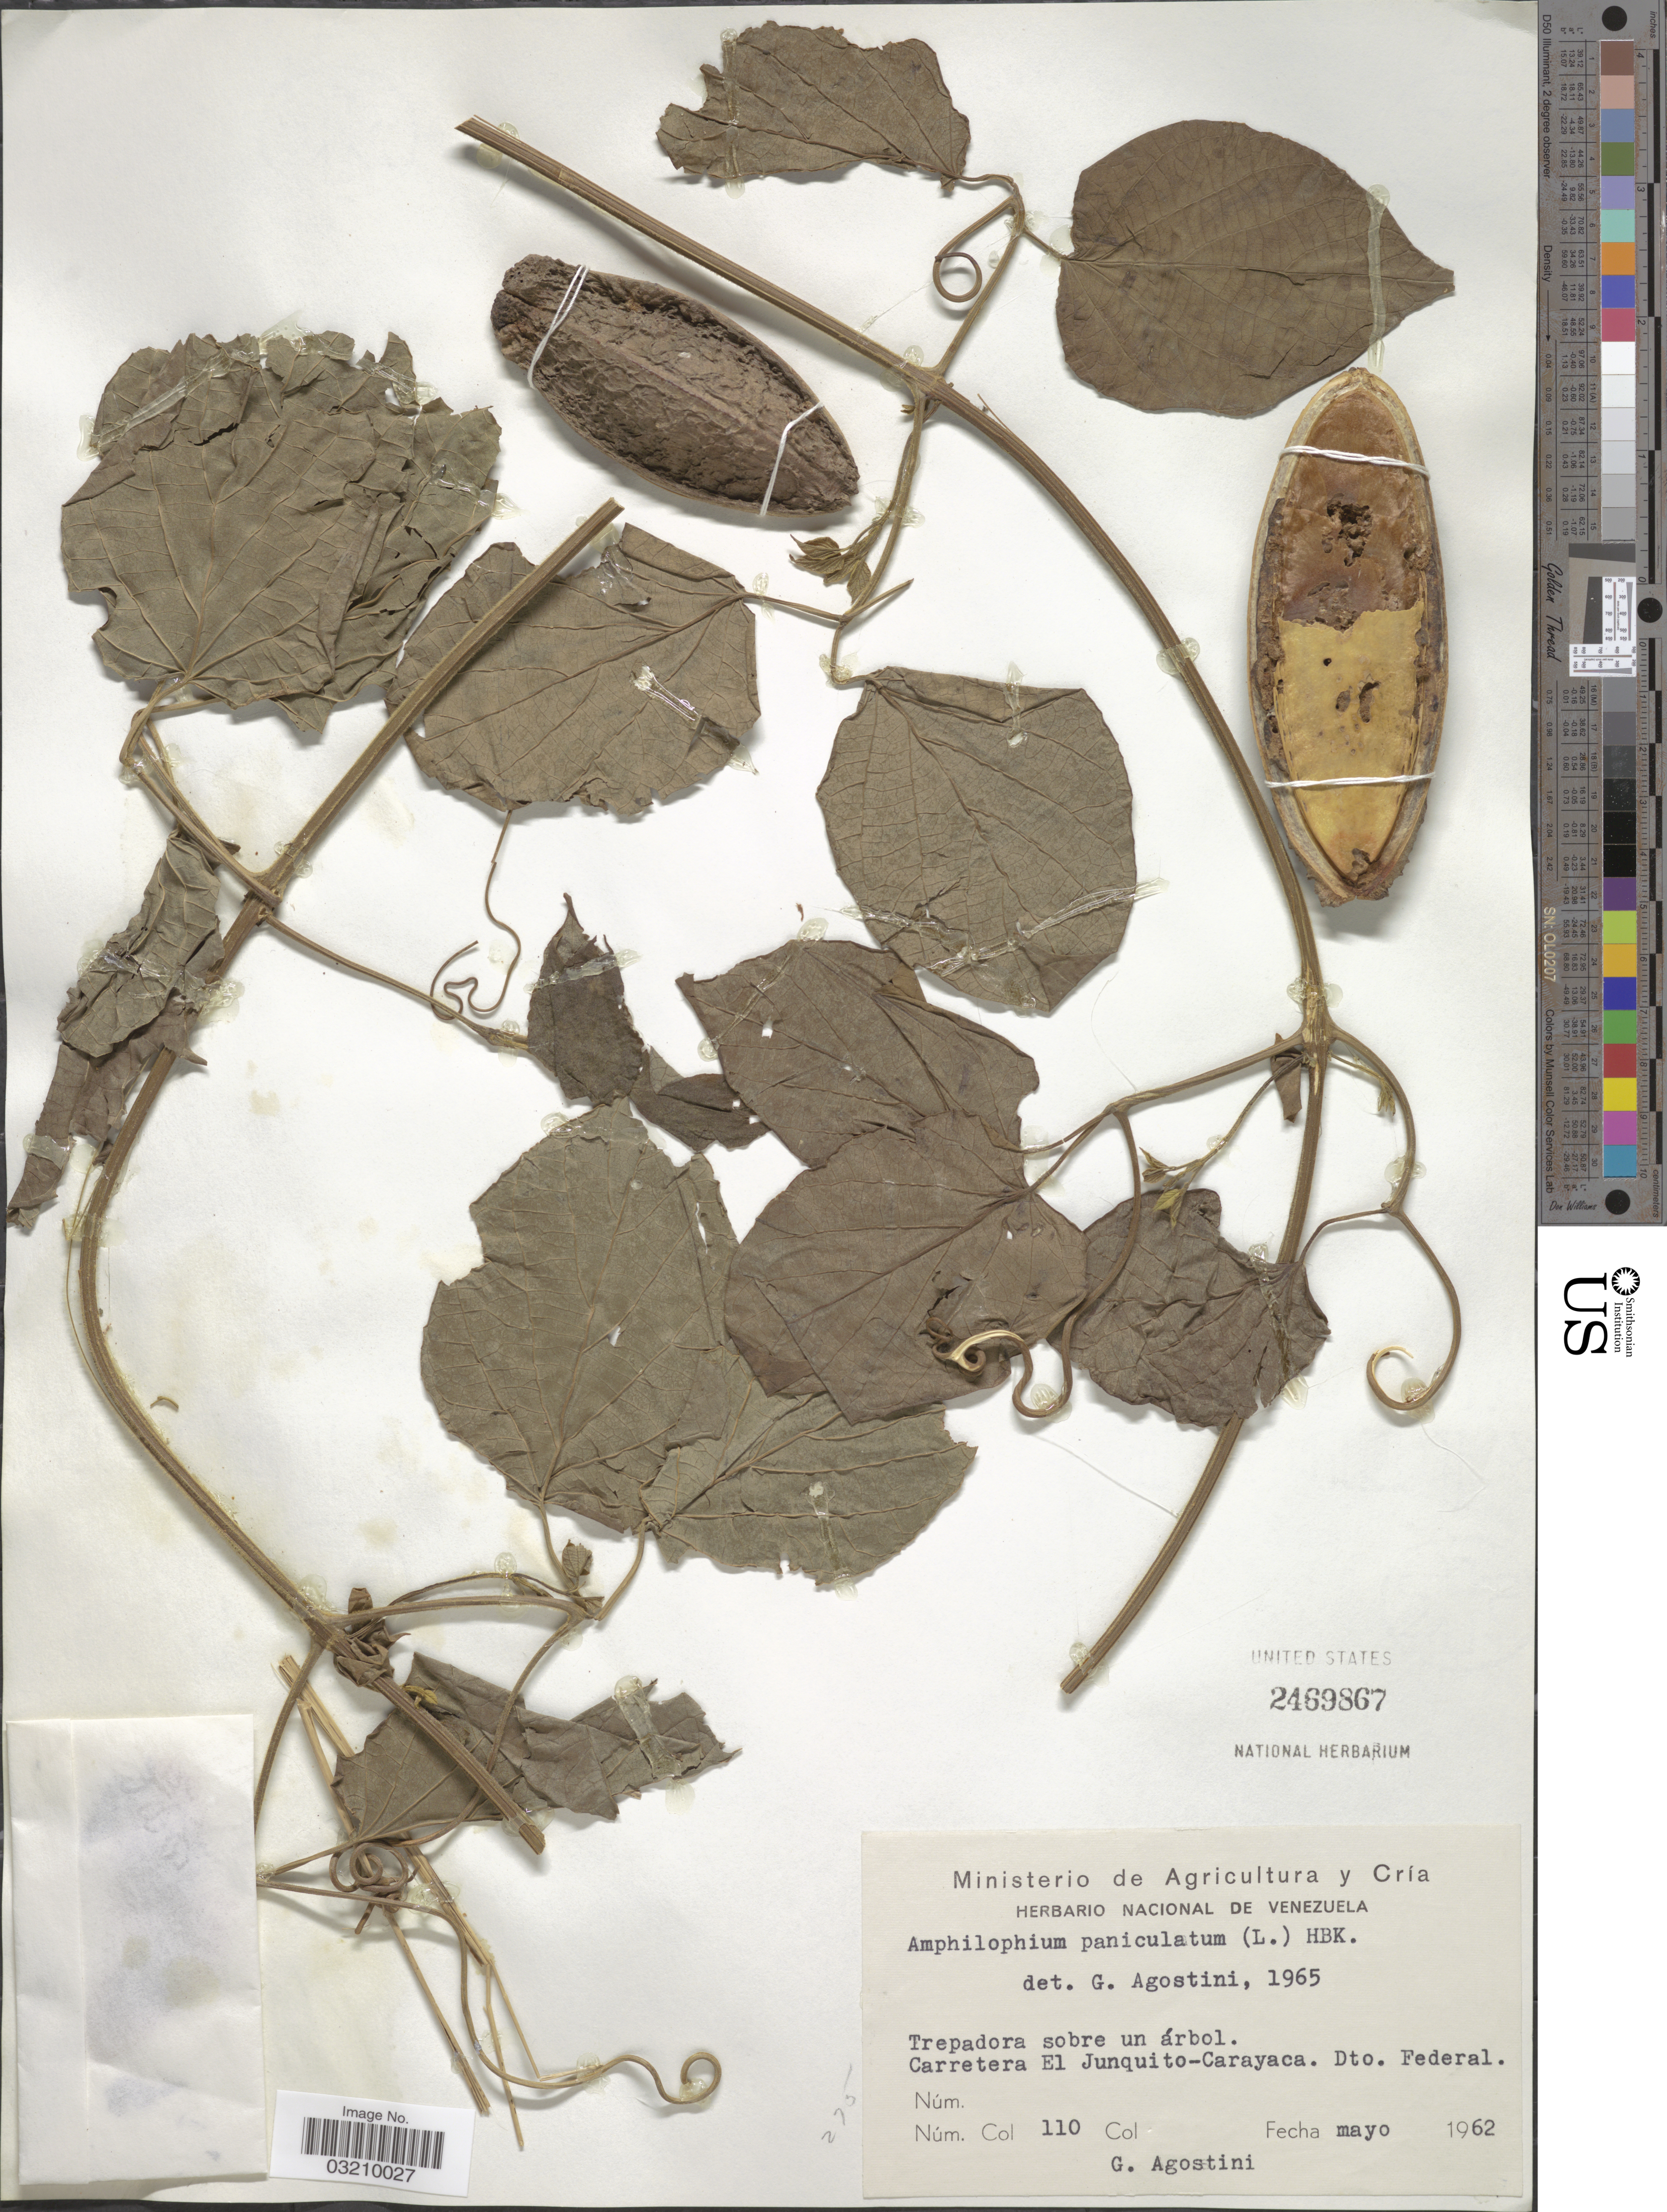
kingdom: Plantae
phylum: Tracheophyta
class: Magnoliopsida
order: Lamiales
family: Bignoniaceae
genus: Amphilophium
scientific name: Amphilophium paniculatum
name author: (L.) Kunth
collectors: G. Agostini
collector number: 110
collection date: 1962-05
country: Venezuela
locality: Carretera El Junquito-Caracaya. Dto. Federal.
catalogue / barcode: US 2469867